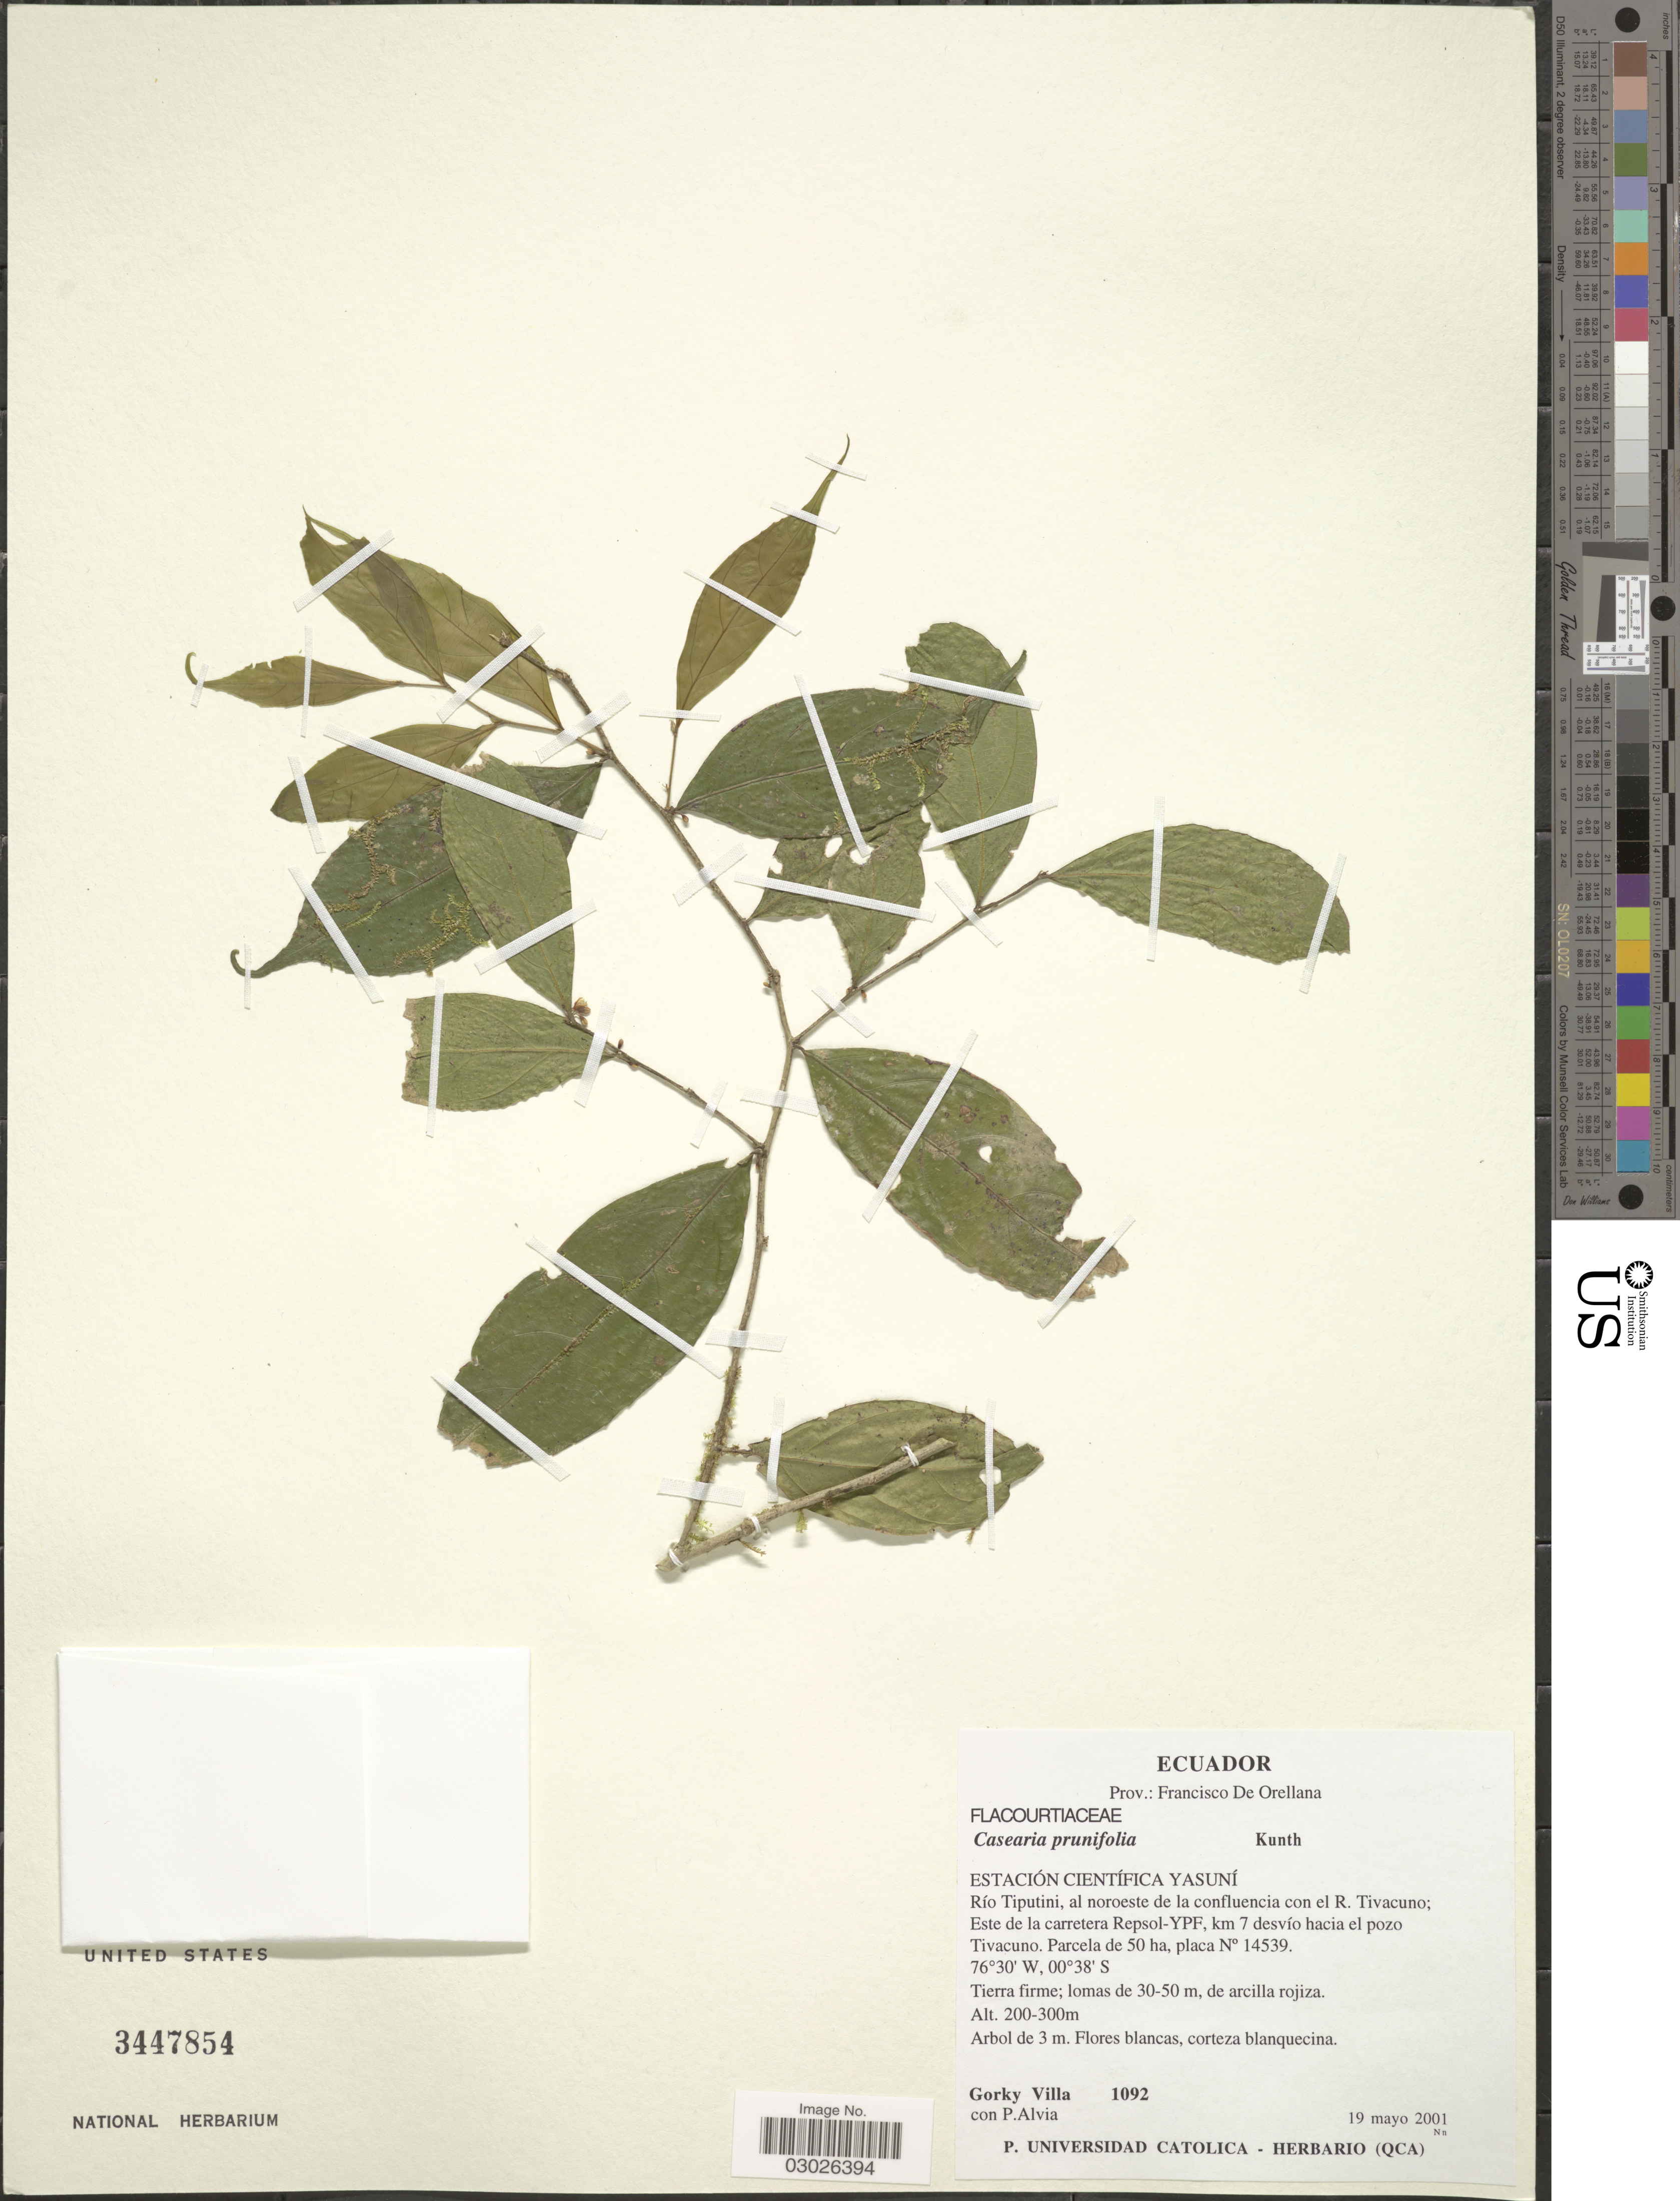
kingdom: Plantae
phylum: Tracheophyta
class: Magnoliopsida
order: Malpighiales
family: Salicaceae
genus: Casearia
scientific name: Casearia prunifolia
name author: Kunth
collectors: G. Villa & P. Alvia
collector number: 1092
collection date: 2001-05-19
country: Ecuador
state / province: Orellana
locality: Prov.: Francisco De Orellana. Estación Científica Yasuní. Río Tiputini, al noroeste de la confluencia con el R. Tivacuno; Este de la carretera Repsol-YPF, km 7 desvío hacia el pozo Tivacuno. Parcela de 50 ha, placa N° 14539.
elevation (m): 200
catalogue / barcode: US 3447854